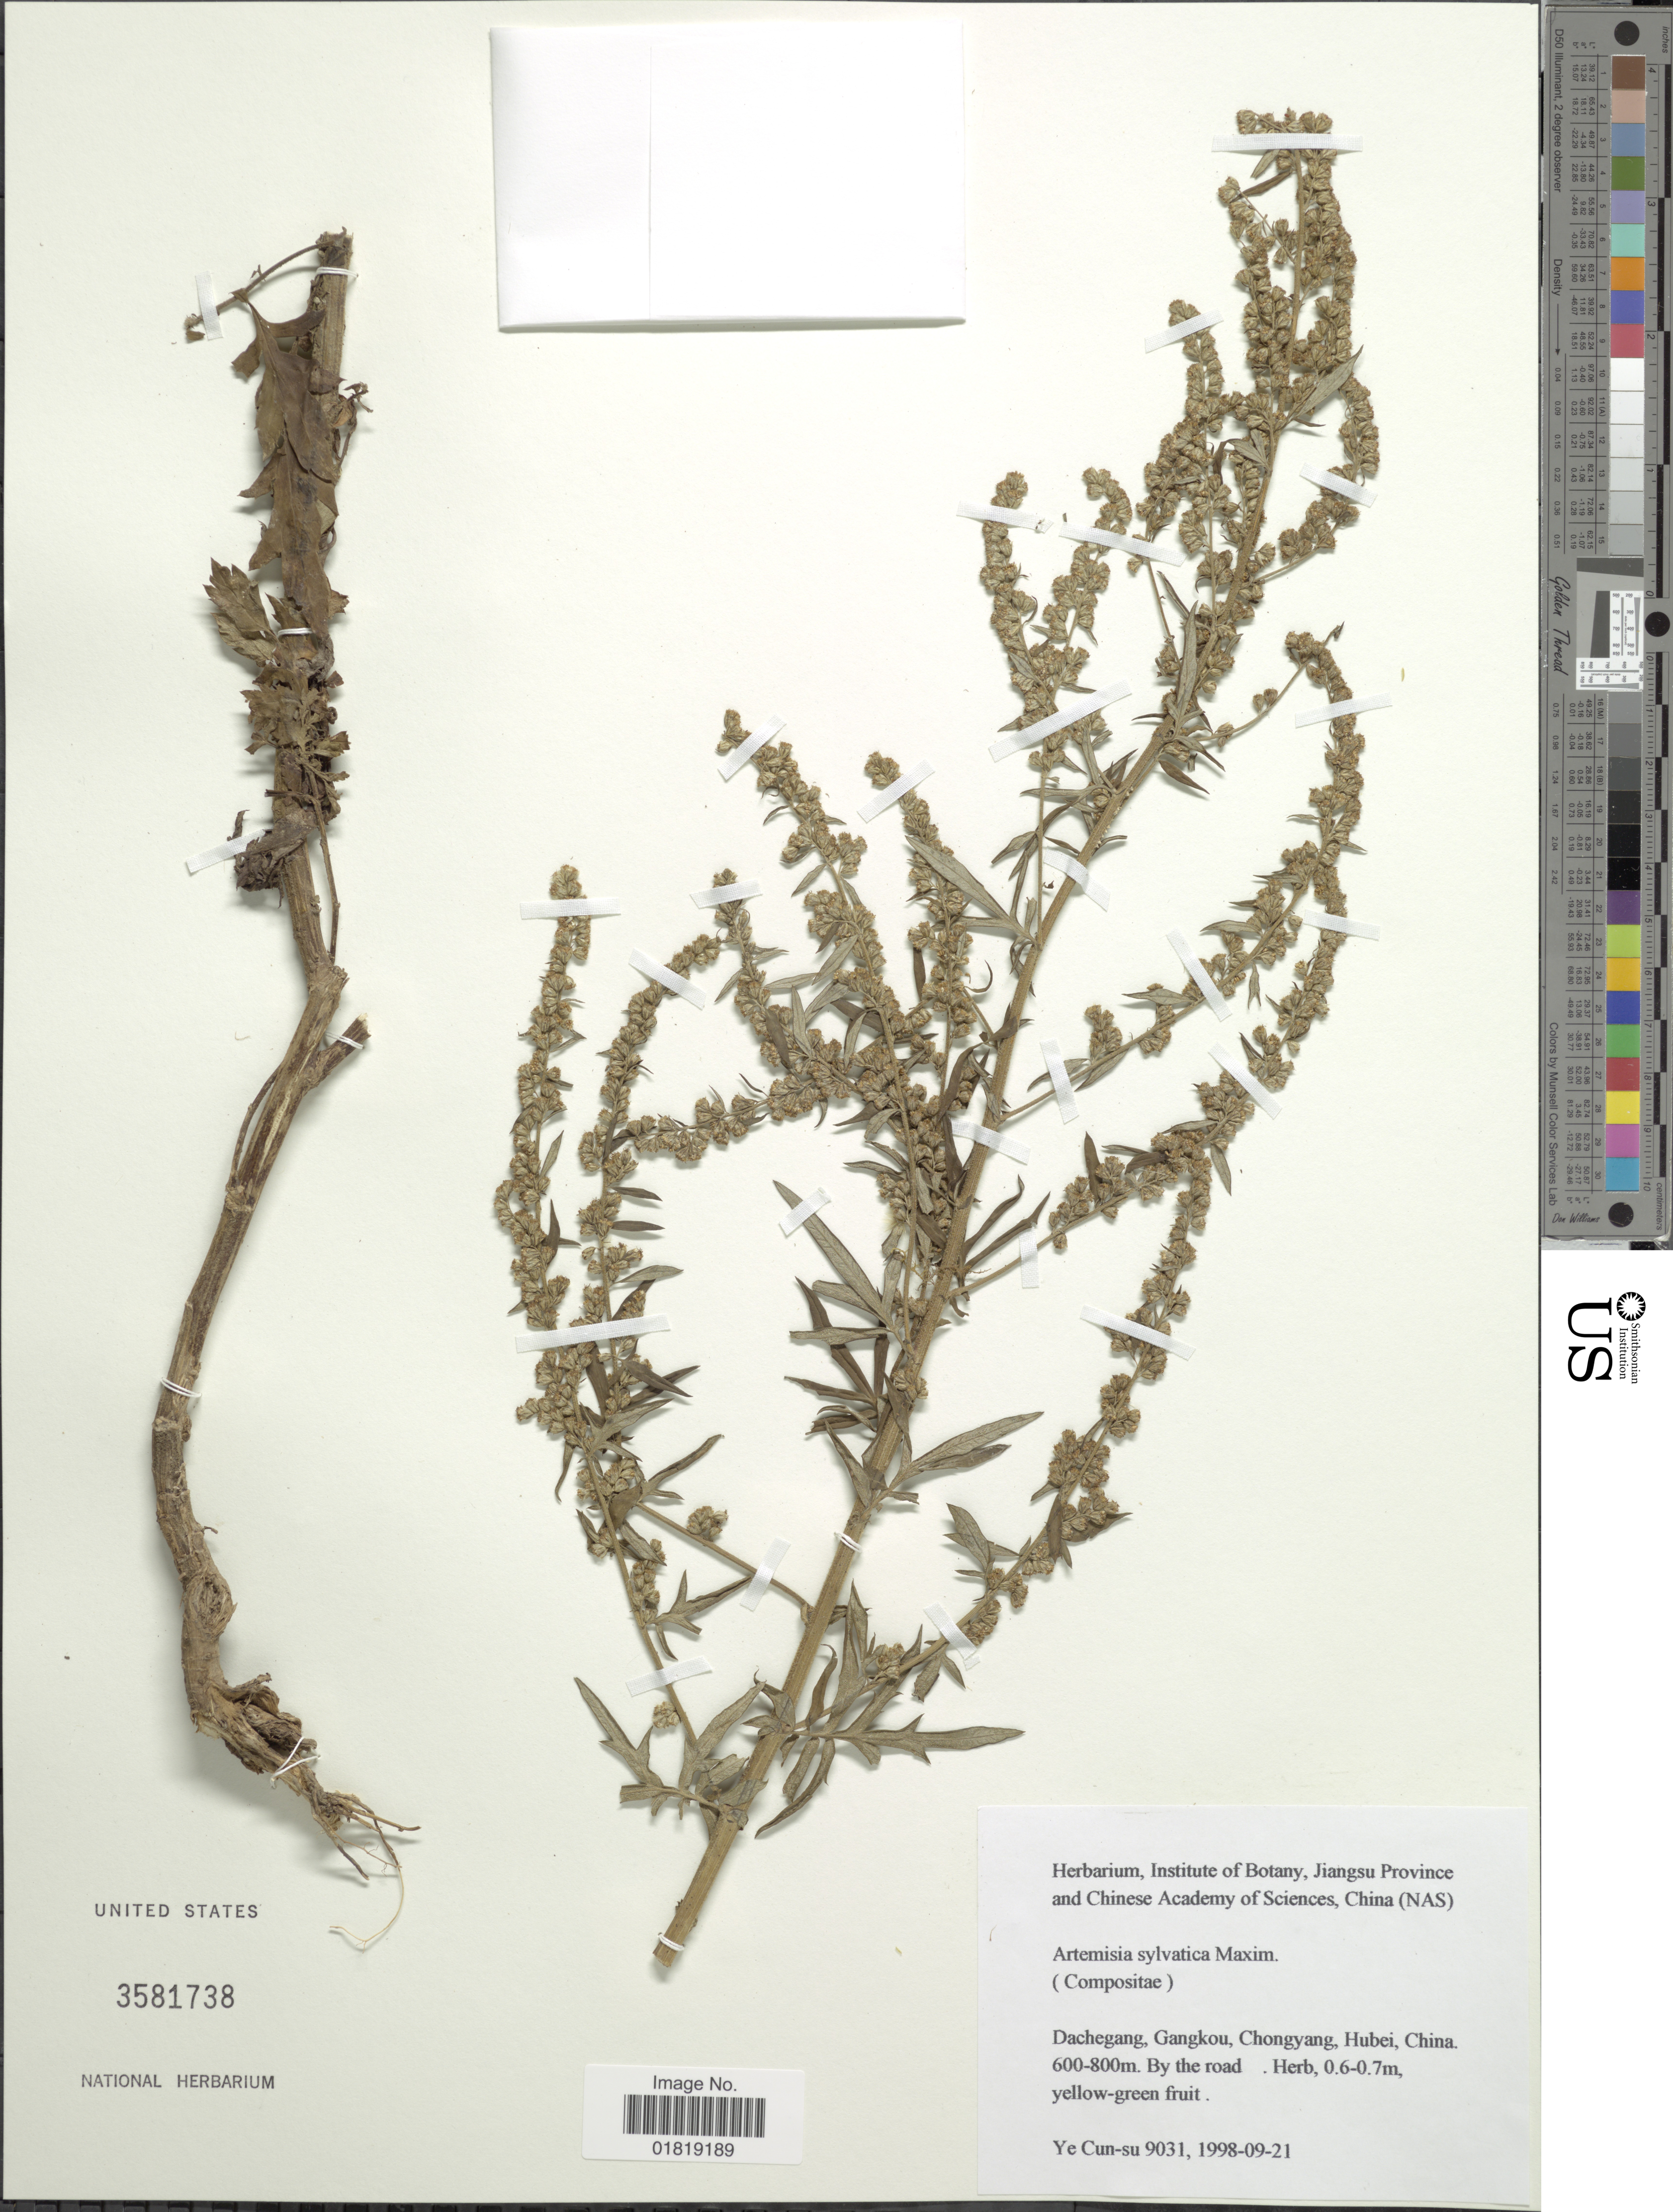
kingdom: Plantae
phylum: Tracheophyta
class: Magnoliopsida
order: Asterales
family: Asteraceae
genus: Artemisia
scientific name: Artemisia sylvatica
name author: Maxim.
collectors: Ye Cun-su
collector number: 9031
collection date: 1998-09-21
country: China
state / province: Hubei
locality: Dachegang, Gangkou, Chongyang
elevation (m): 600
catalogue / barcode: US 3581738